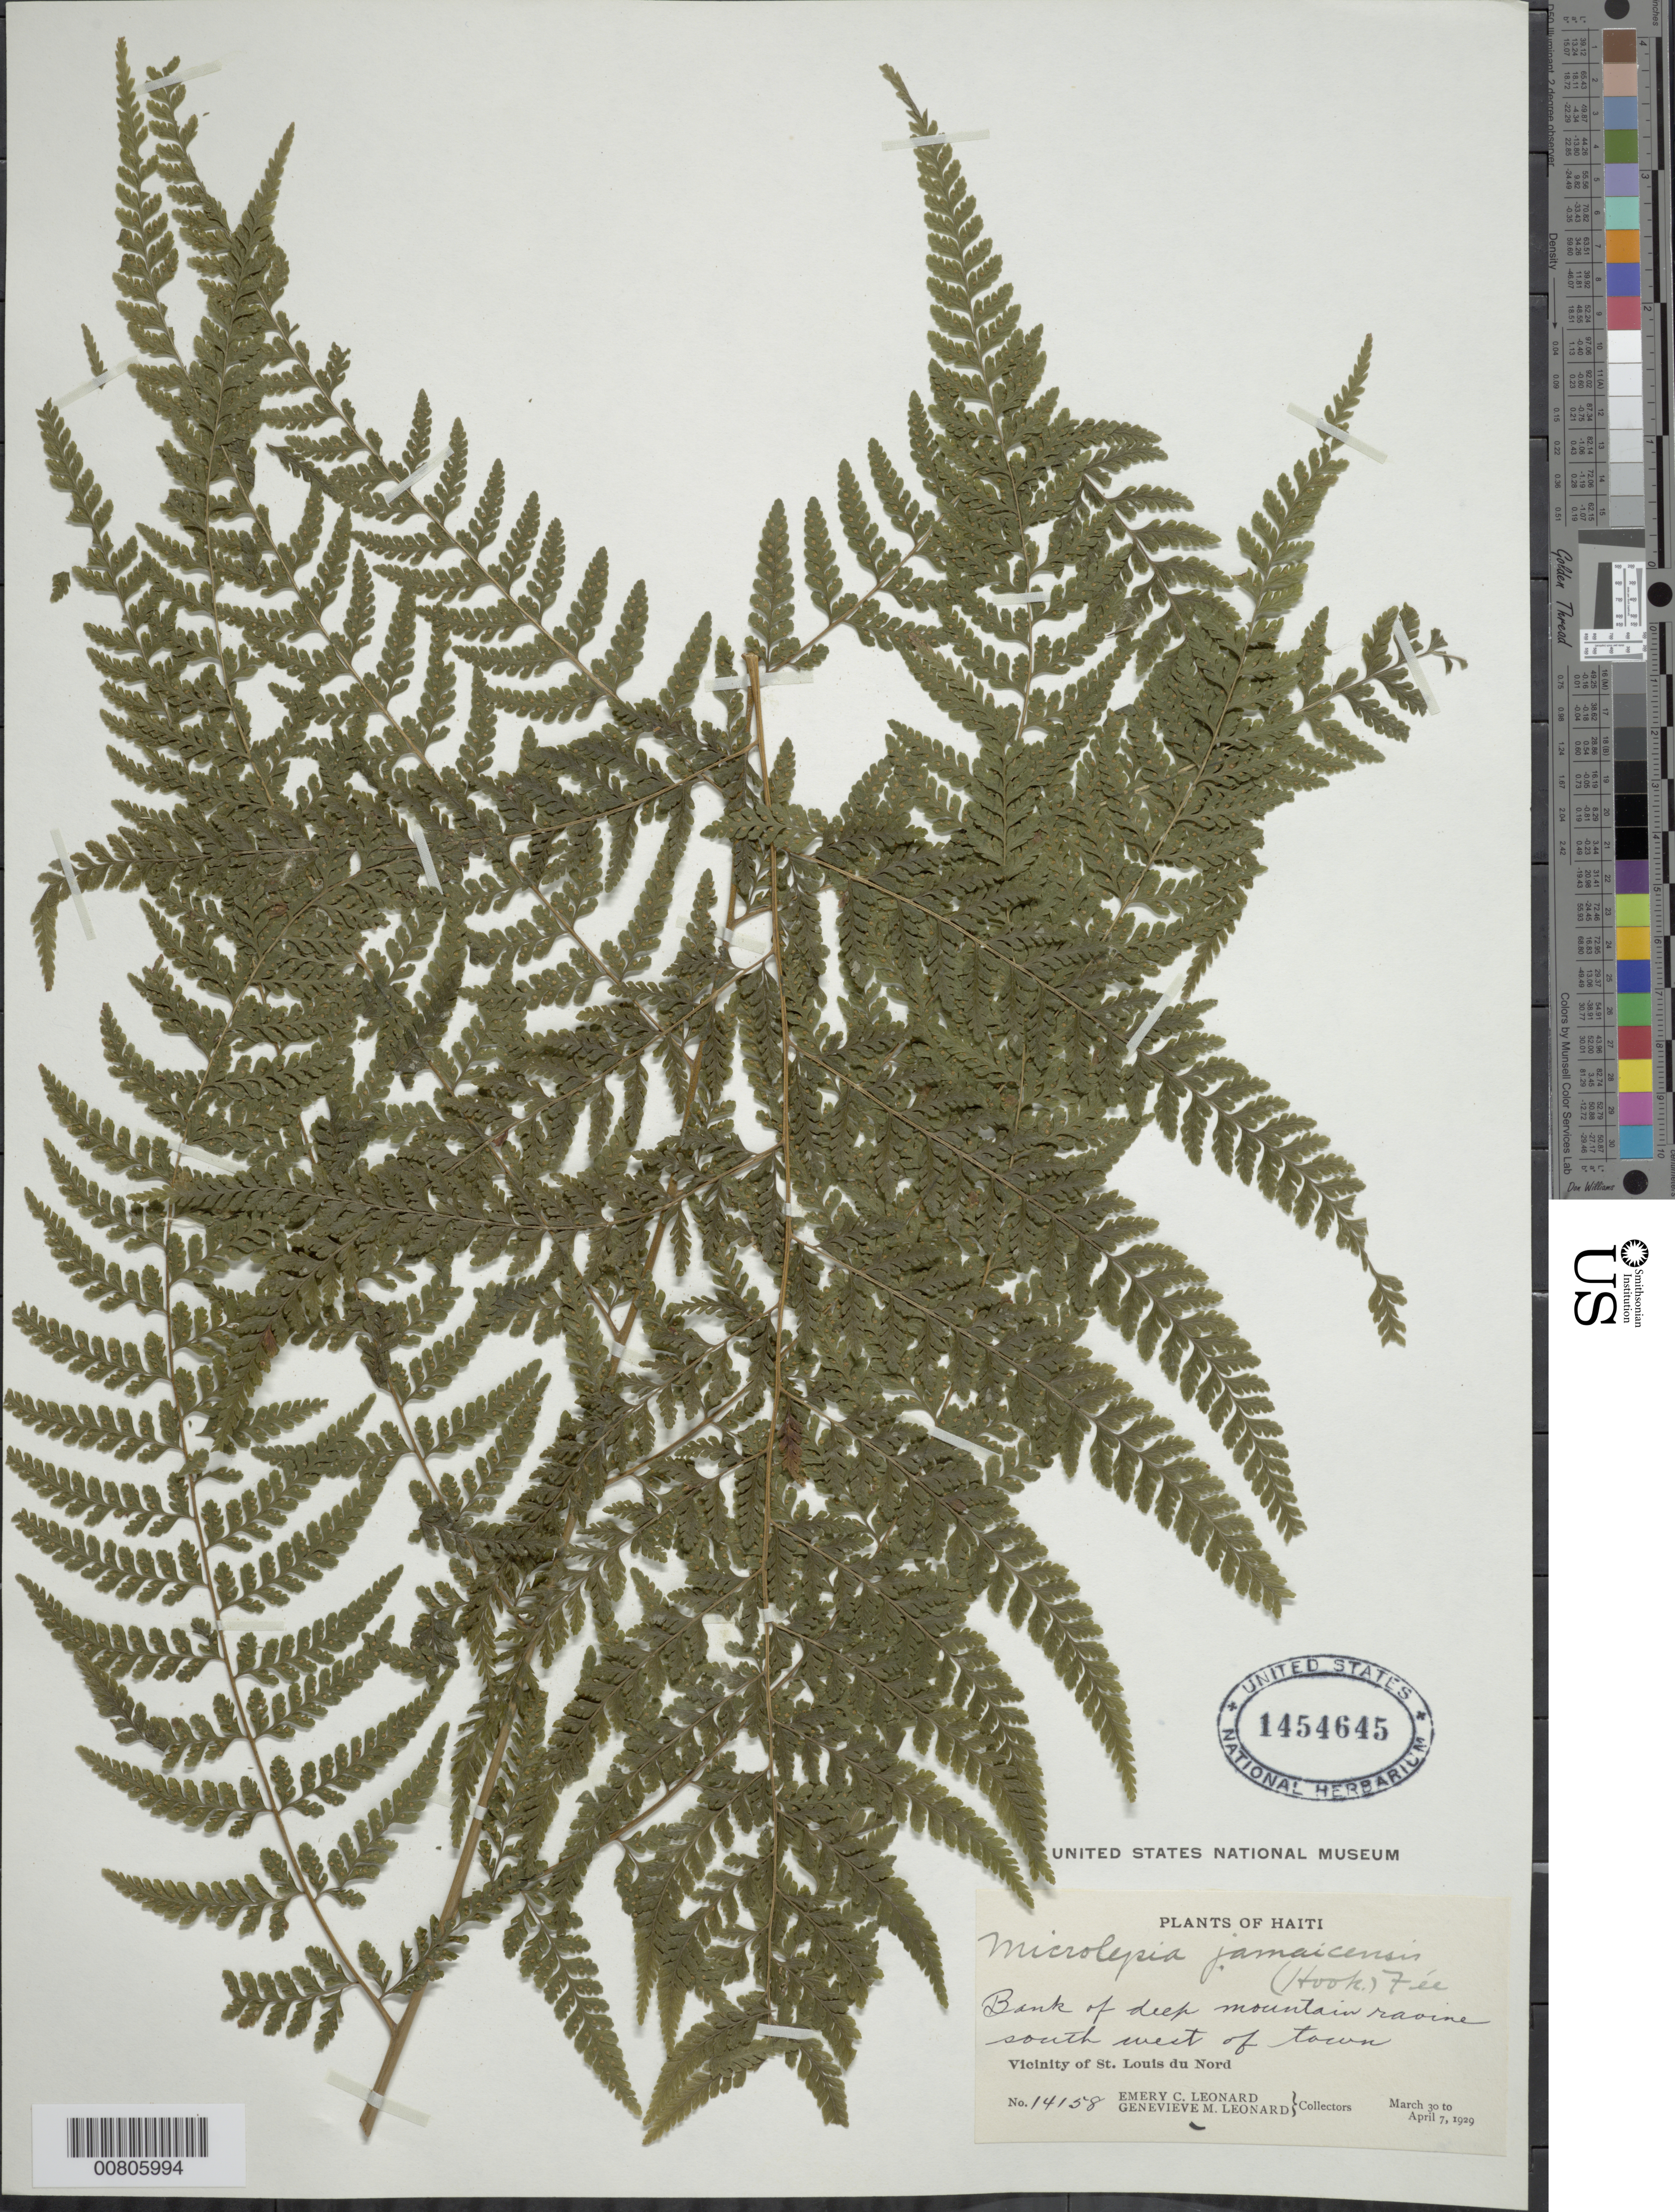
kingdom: Plantae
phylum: Tracheophyta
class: Polypodiopsida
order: Polypodiales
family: Dennstaedtiaceae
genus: Microlepia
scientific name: Microlepia jamaicensis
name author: (Hook.) Fée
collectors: E. C. Leonard & G. M. Leonard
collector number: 14158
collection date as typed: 30 Mar 1929 to 07 Apr 1929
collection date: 1929-03-30/1929-04-07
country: Haiti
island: Hispaniola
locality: St. Louis du Nord, SW of town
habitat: Damp bank of deep mountain ravine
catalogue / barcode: US 1454645